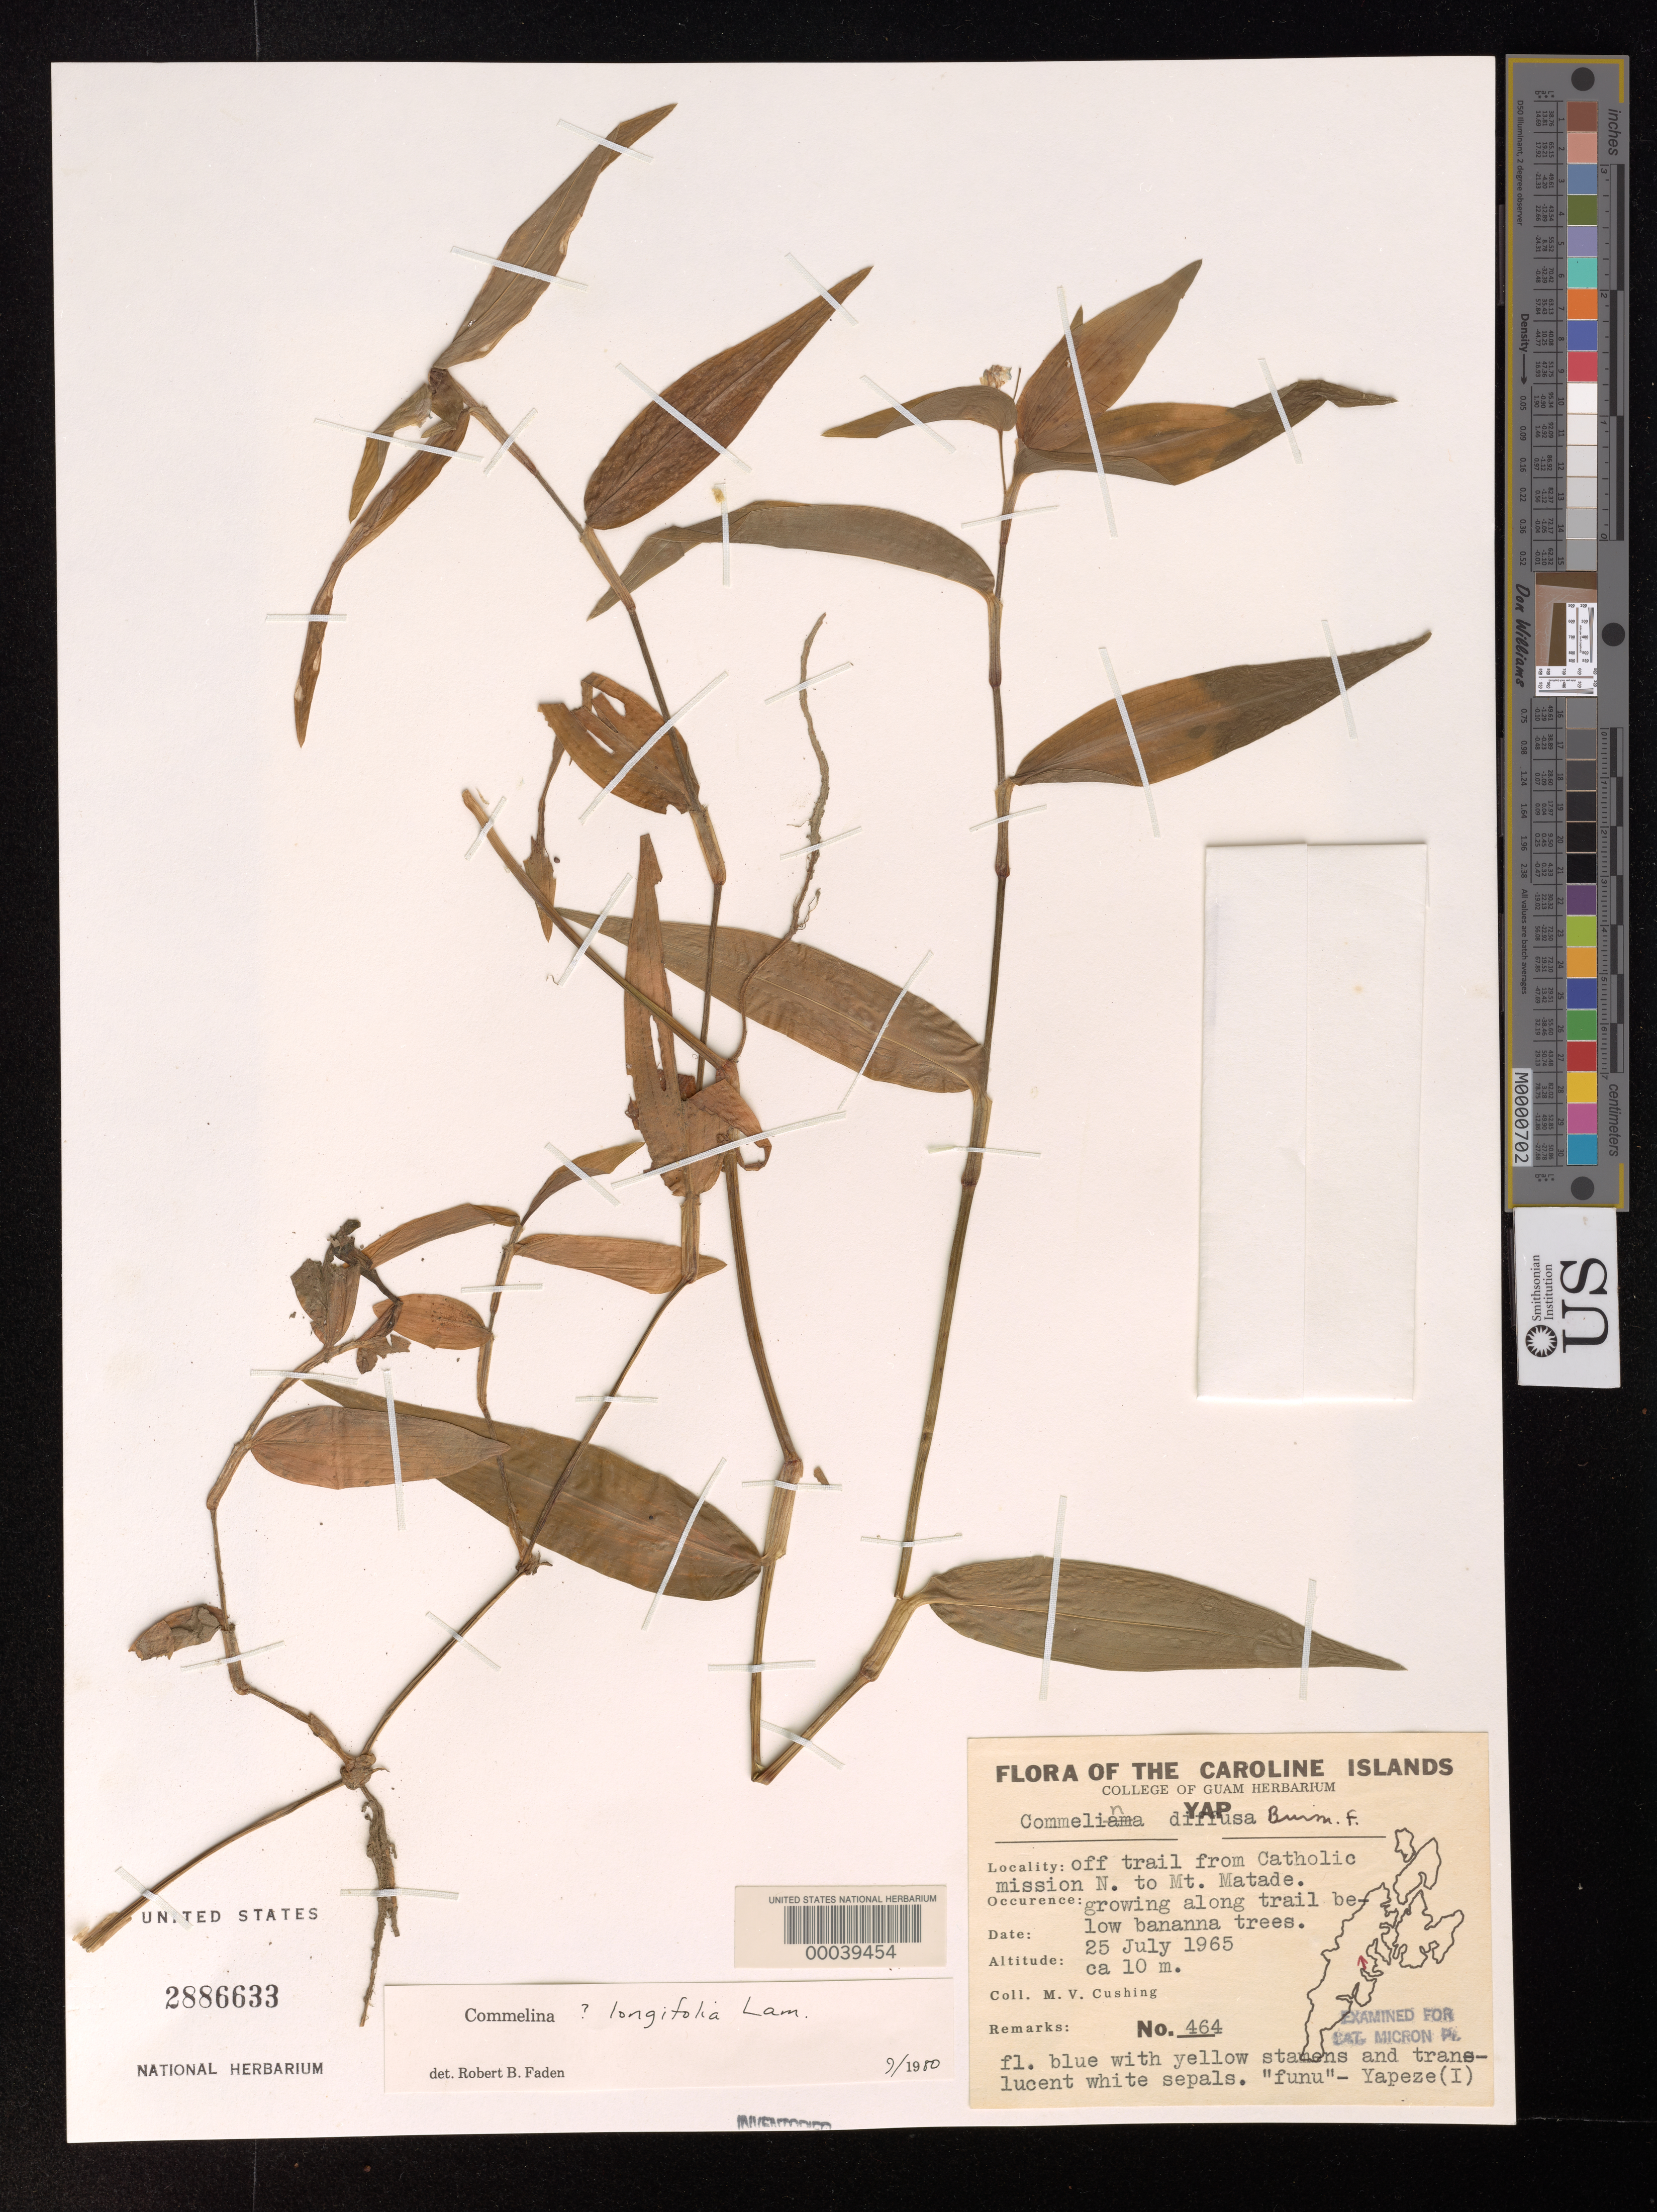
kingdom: Plantae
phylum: Tracheophyta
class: Liliopsida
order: Commelinales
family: Commelinaceae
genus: Commelina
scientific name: Commelina diffusa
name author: Burm. f.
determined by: Faden, Robert B., (US), Smithsonian Institution - National Museum of Natural History (UNITED STATES)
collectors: M. V. Cushing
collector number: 464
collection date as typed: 25 Jul 1965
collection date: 1965-07-25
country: Micronesia, Federated States of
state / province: Yap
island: Yap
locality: Towards mt. matade from catholic mission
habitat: Trail below banana trees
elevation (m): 10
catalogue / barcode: US 2886633